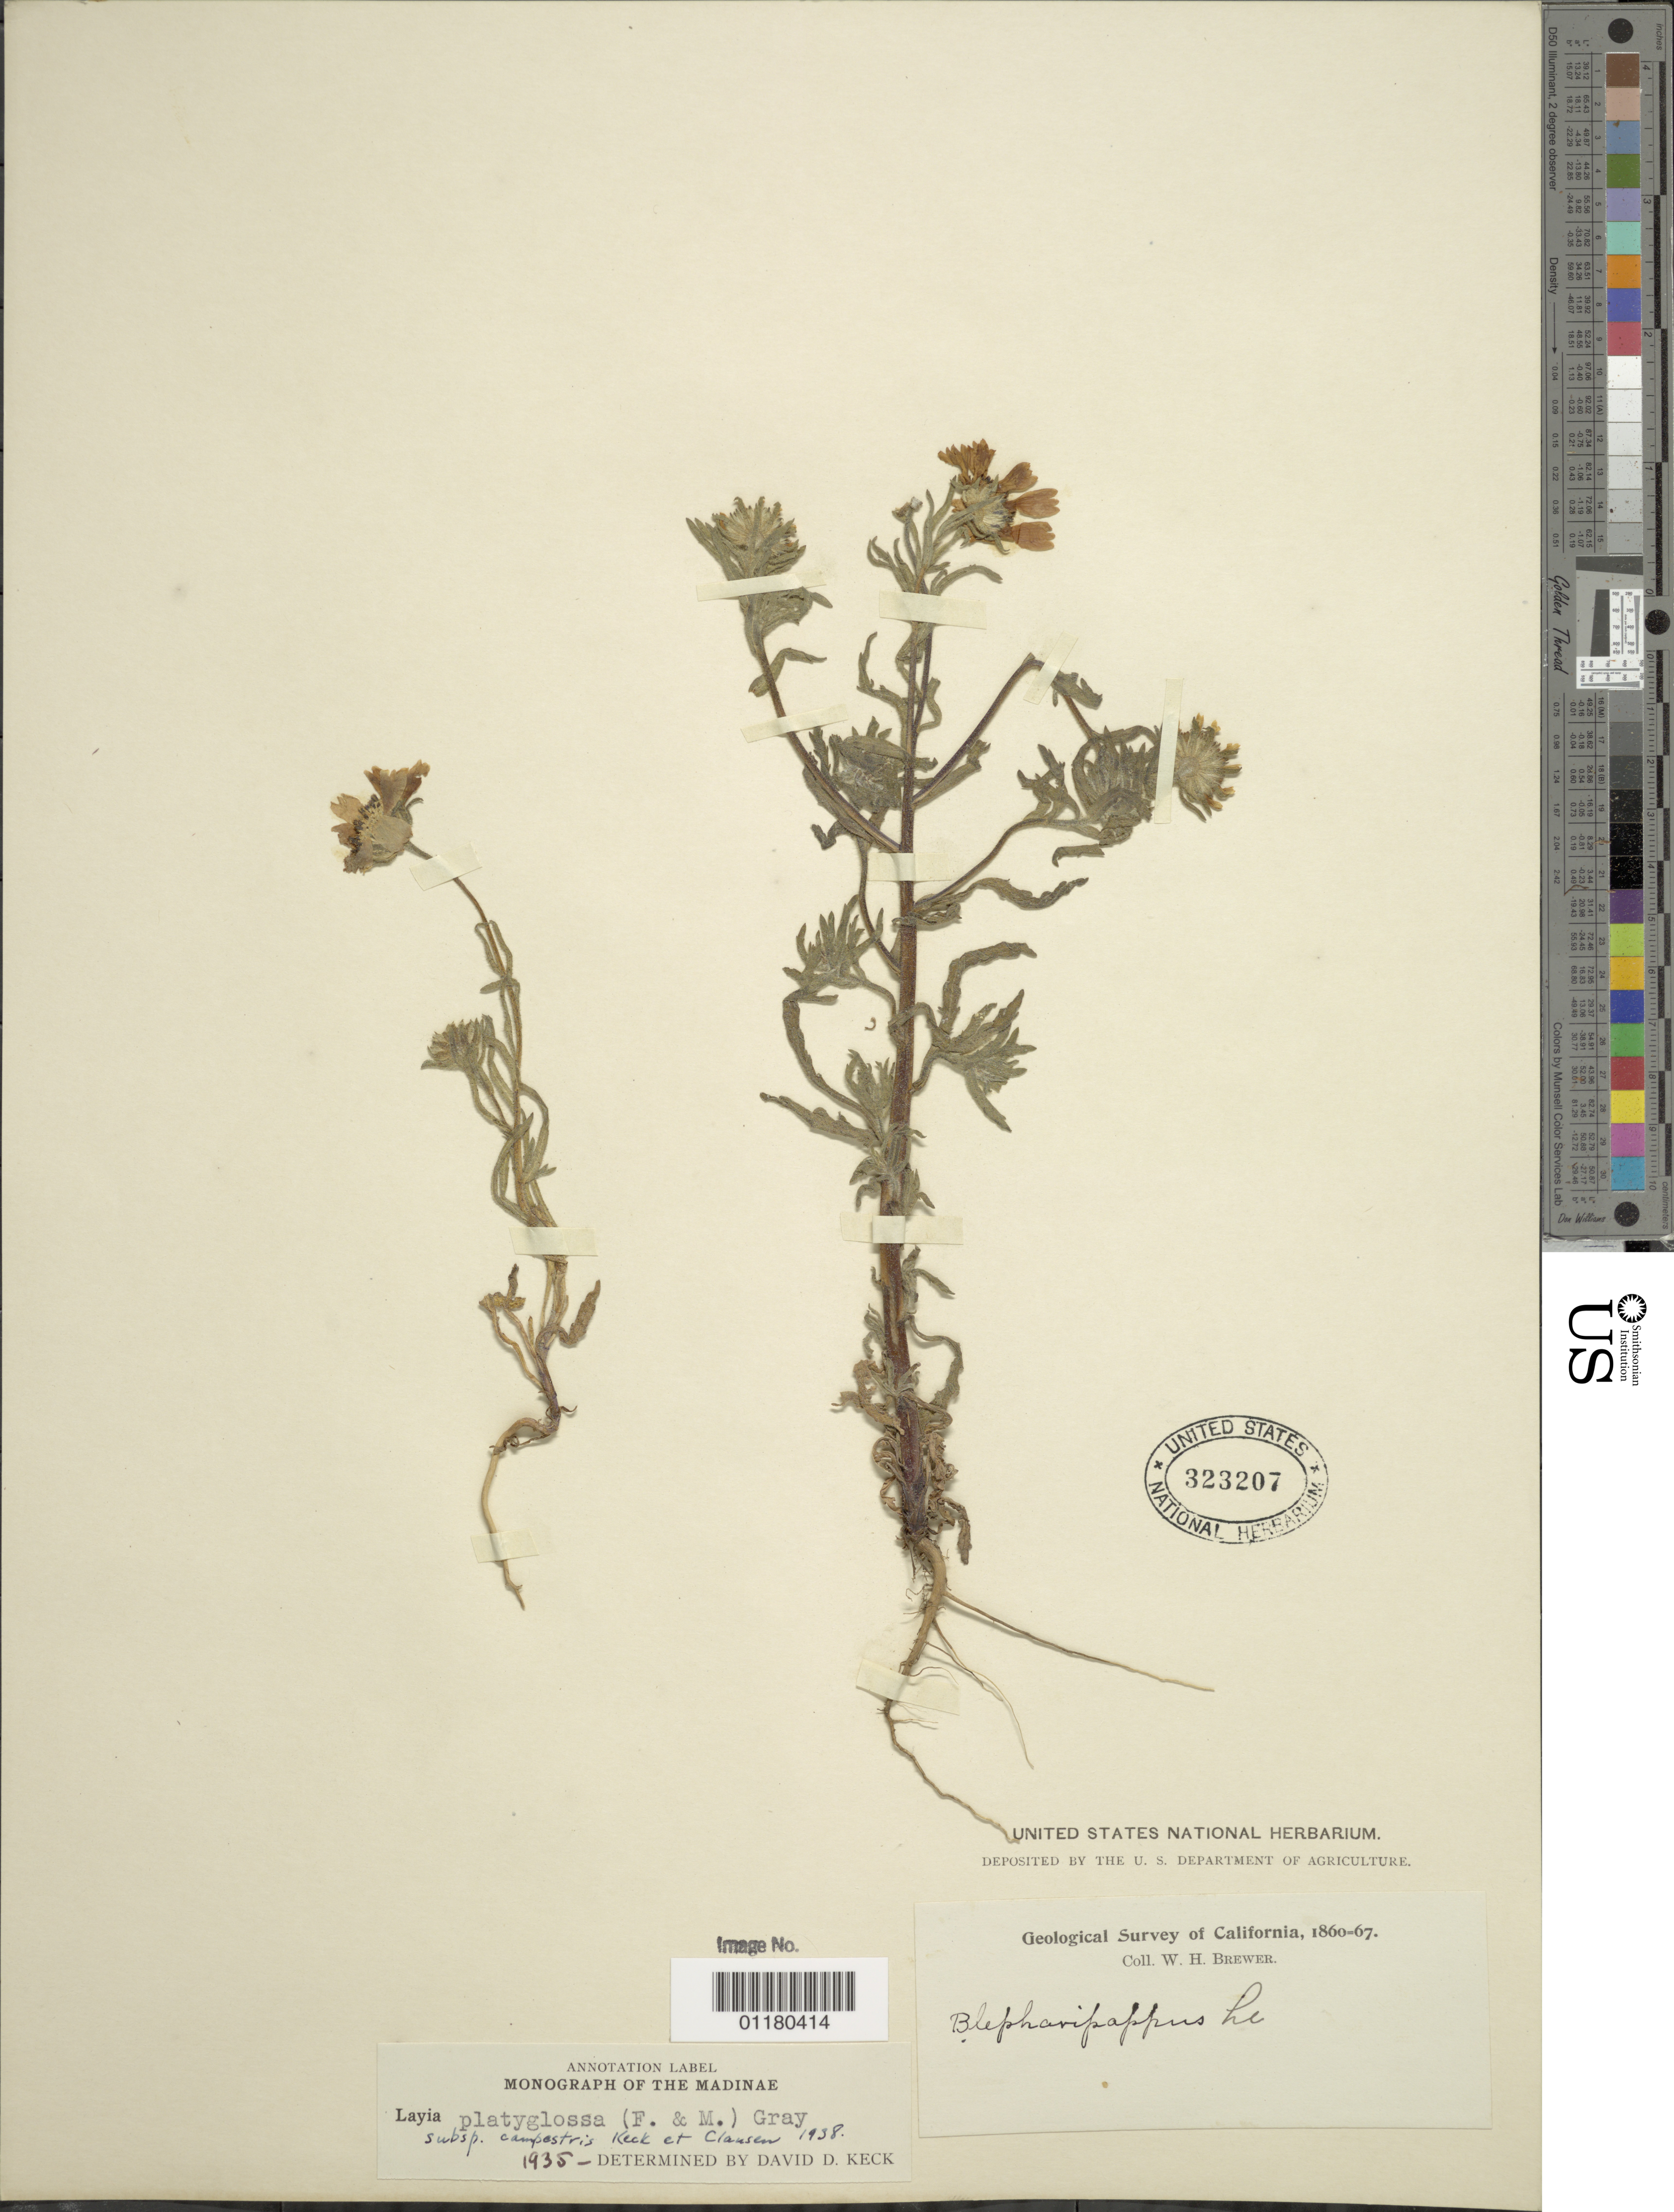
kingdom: Plantae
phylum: Tracheophyta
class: Magnoliopsida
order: Asterales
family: Asteraceae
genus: Layia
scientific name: Layia platyglossa subsp. campestris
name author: D.D. Keck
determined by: Keck, David D.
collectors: W. H. Brewer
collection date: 1860/1867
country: United States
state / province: California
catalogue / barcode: US 323207